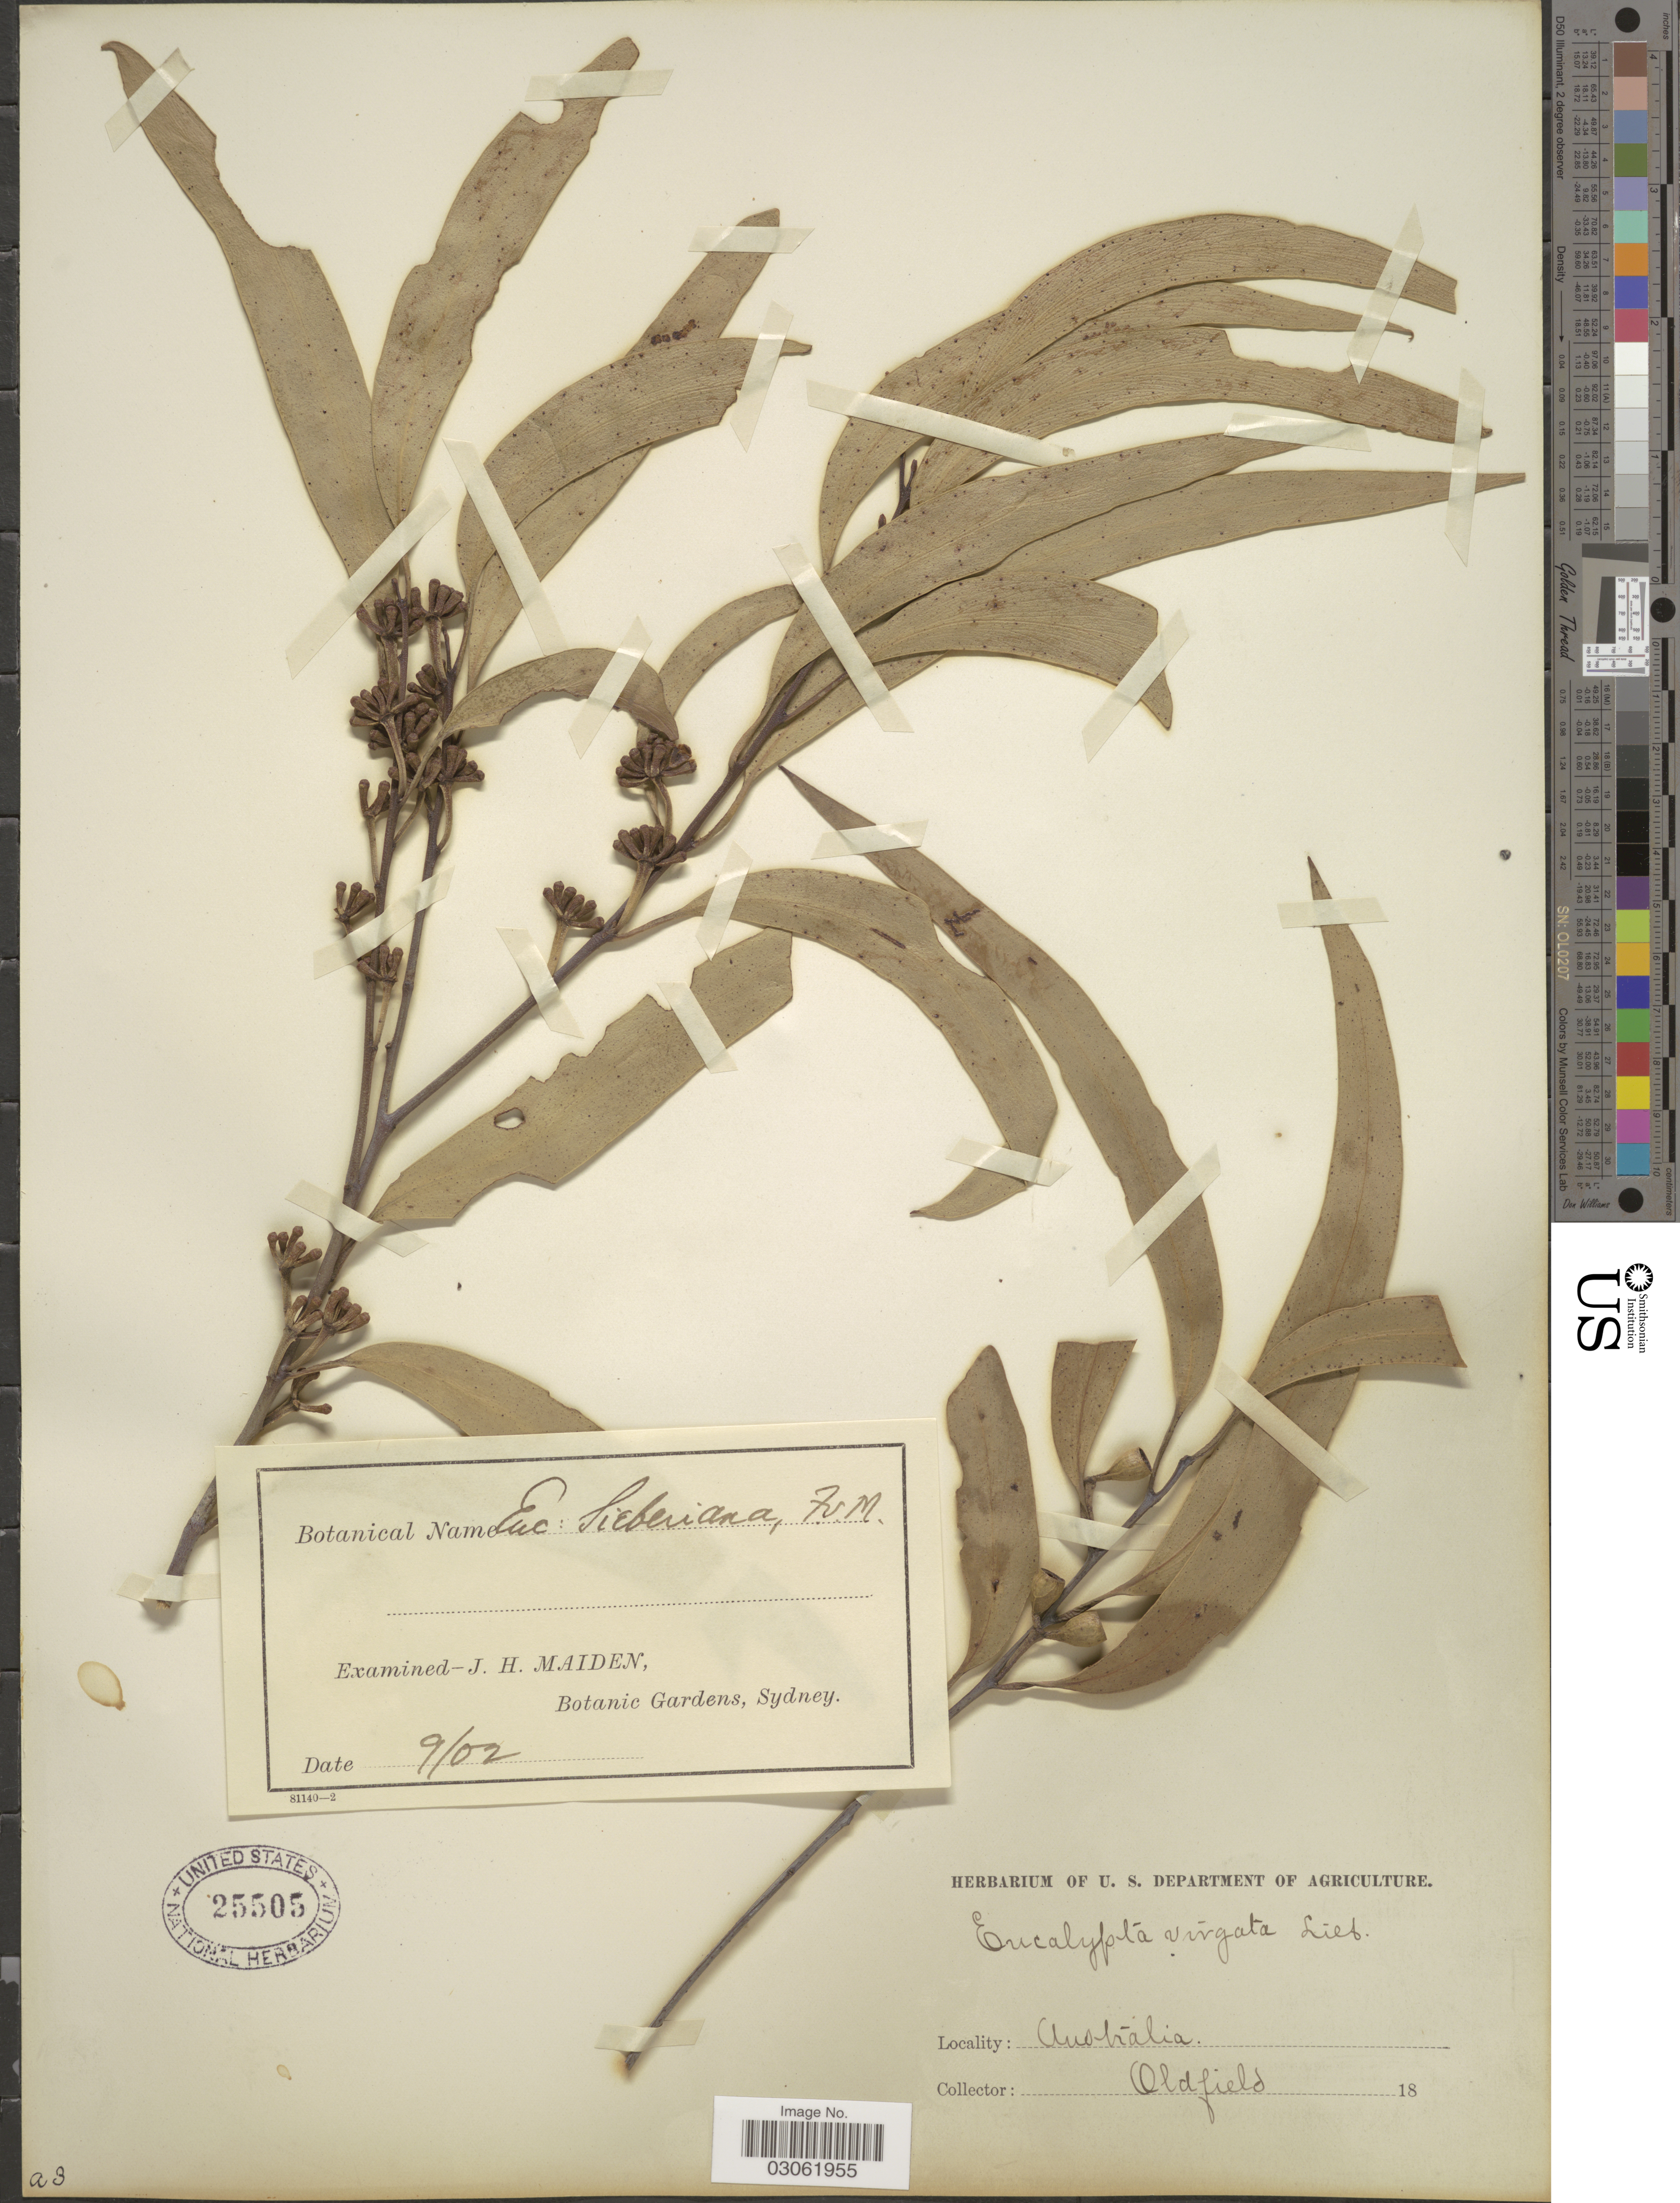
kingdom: Plantae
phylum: Tracheophyta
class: Magnoliopsida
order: Myrtales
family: Myrtaceae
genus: Eucalyptus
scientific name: Eucalyptus sieberiana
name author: F. Muell.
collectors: Oldfield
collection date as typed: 18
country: Australia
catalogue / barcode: US 25505